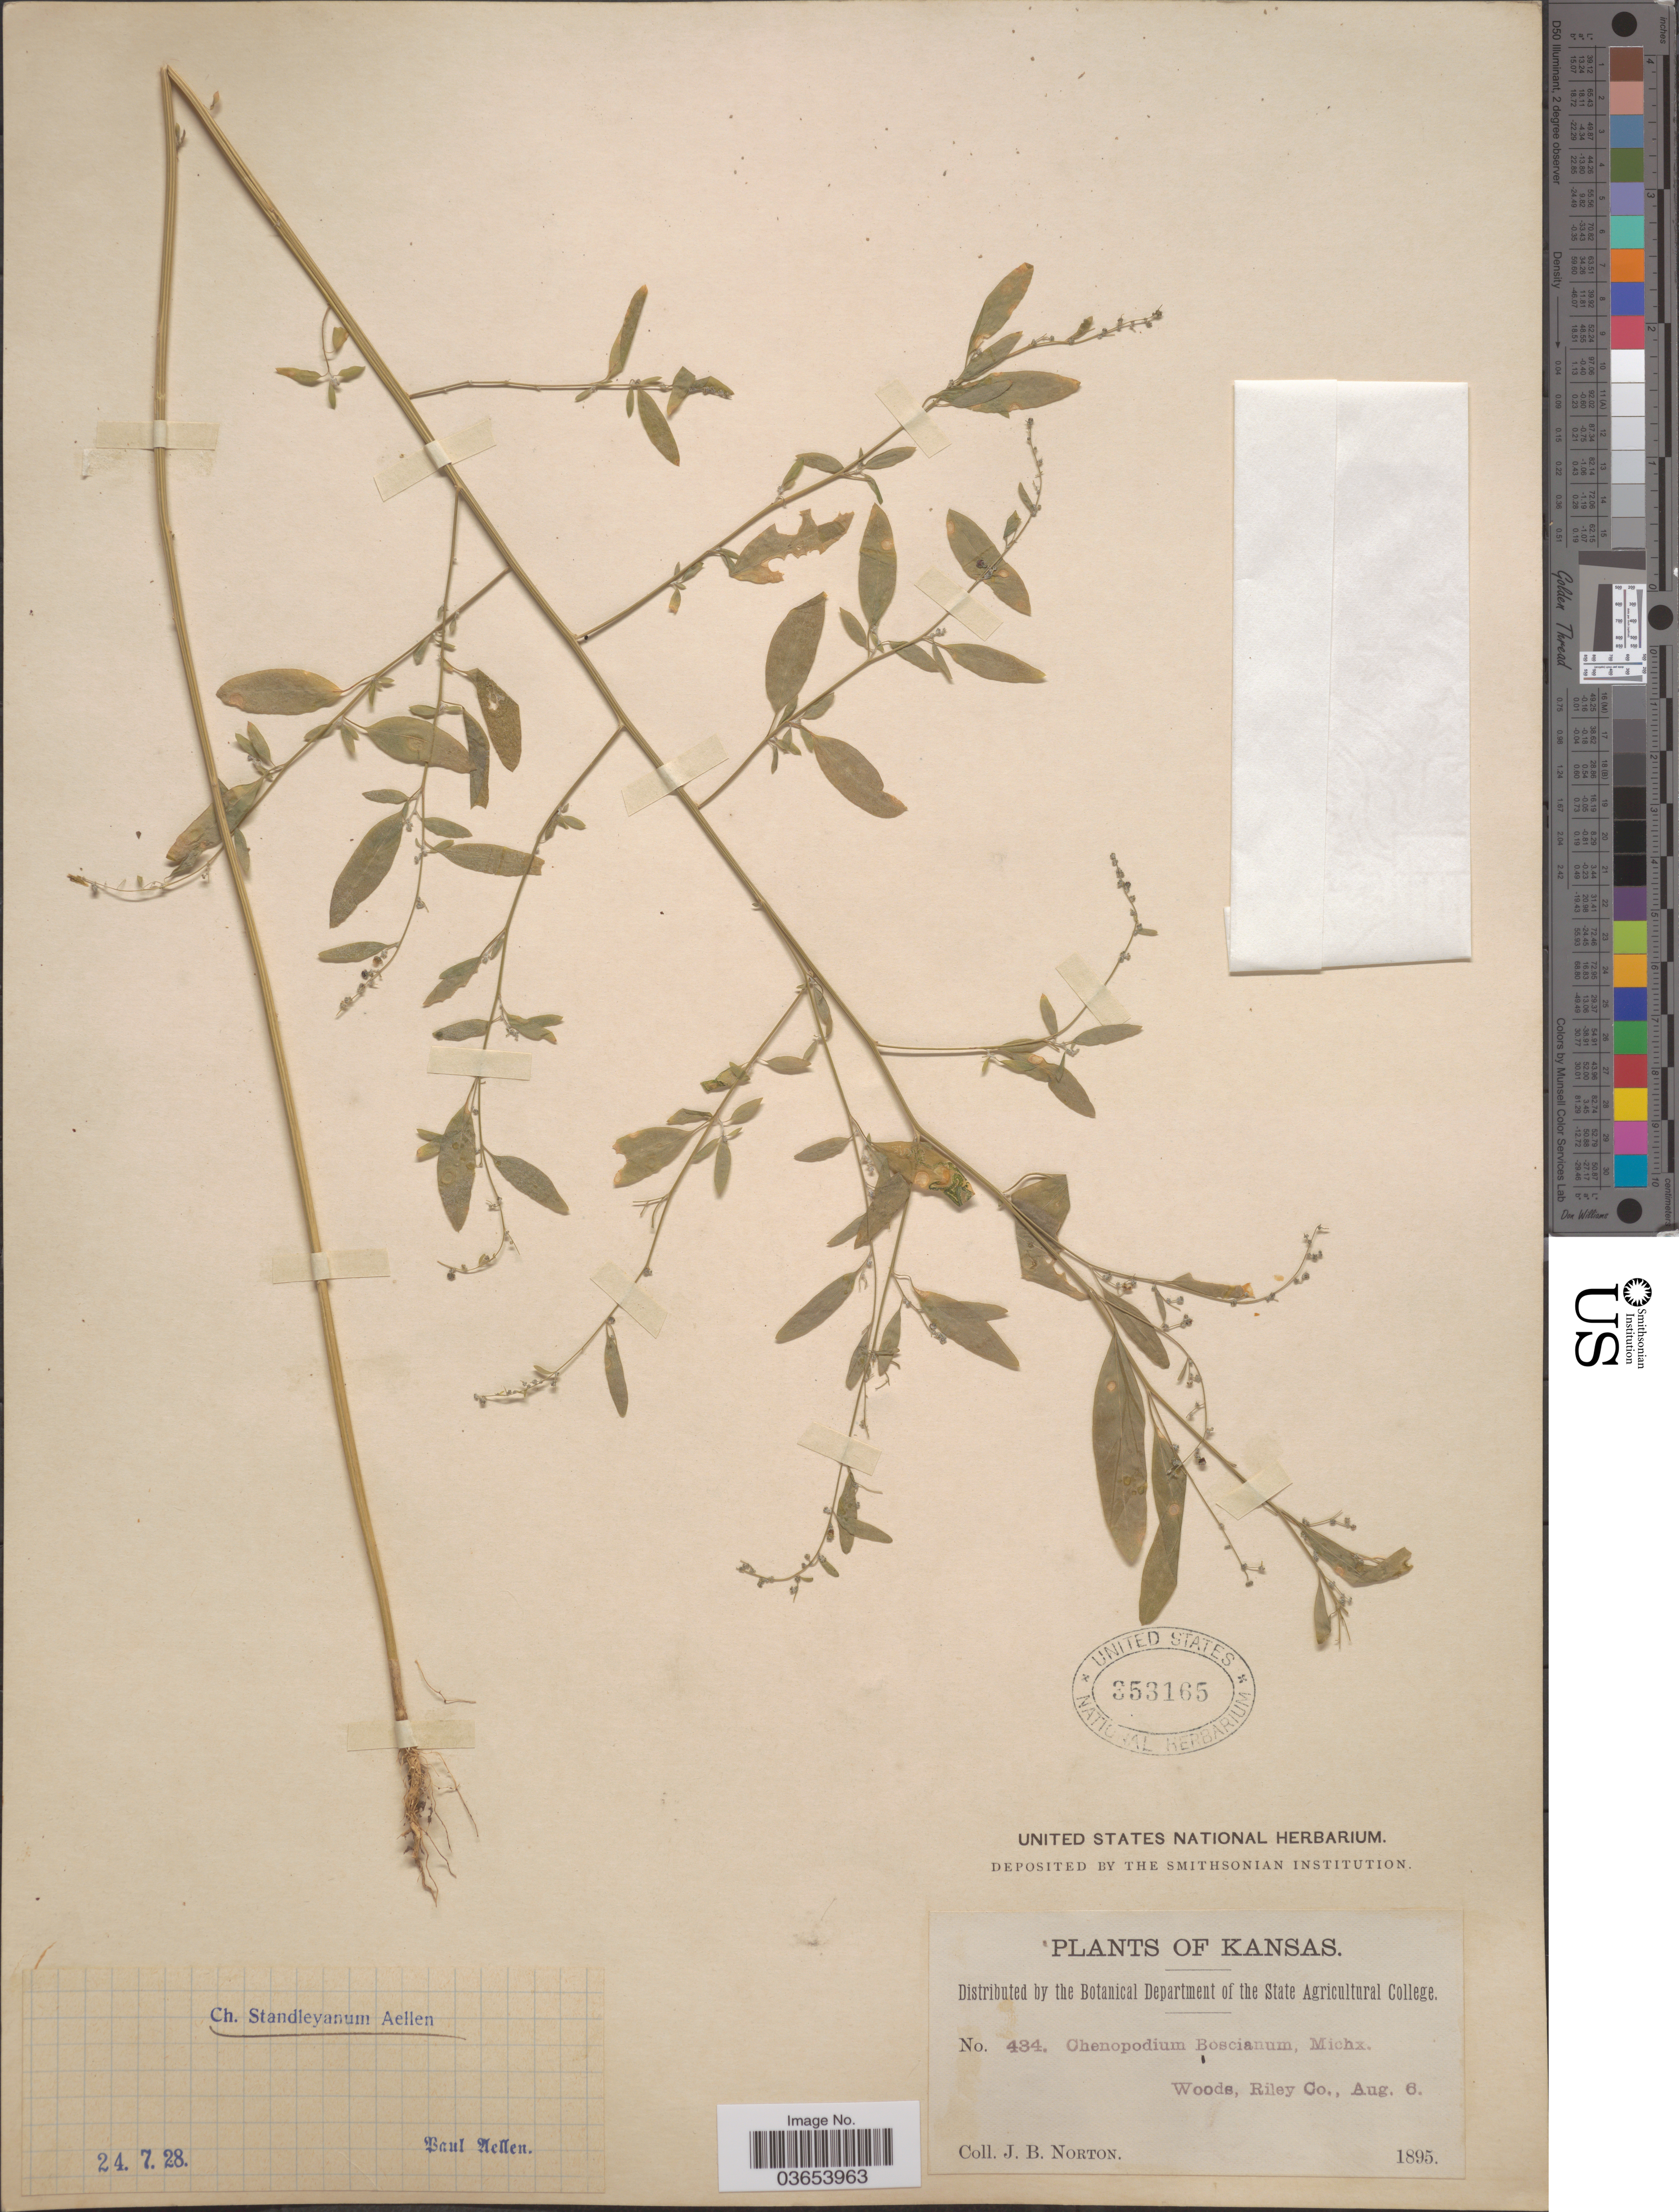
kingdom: Plantae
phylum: Tracheophyta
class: Magnoliopsida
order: Caryophyllales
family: Amaranthaceae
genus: Chenopodium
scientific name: Chenopodium standleyanum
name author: Aellen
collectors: J. B. Norton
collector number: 434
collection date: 1895-08-06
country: United States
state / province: Kansas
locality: Riley Co.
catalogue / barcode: US 353165